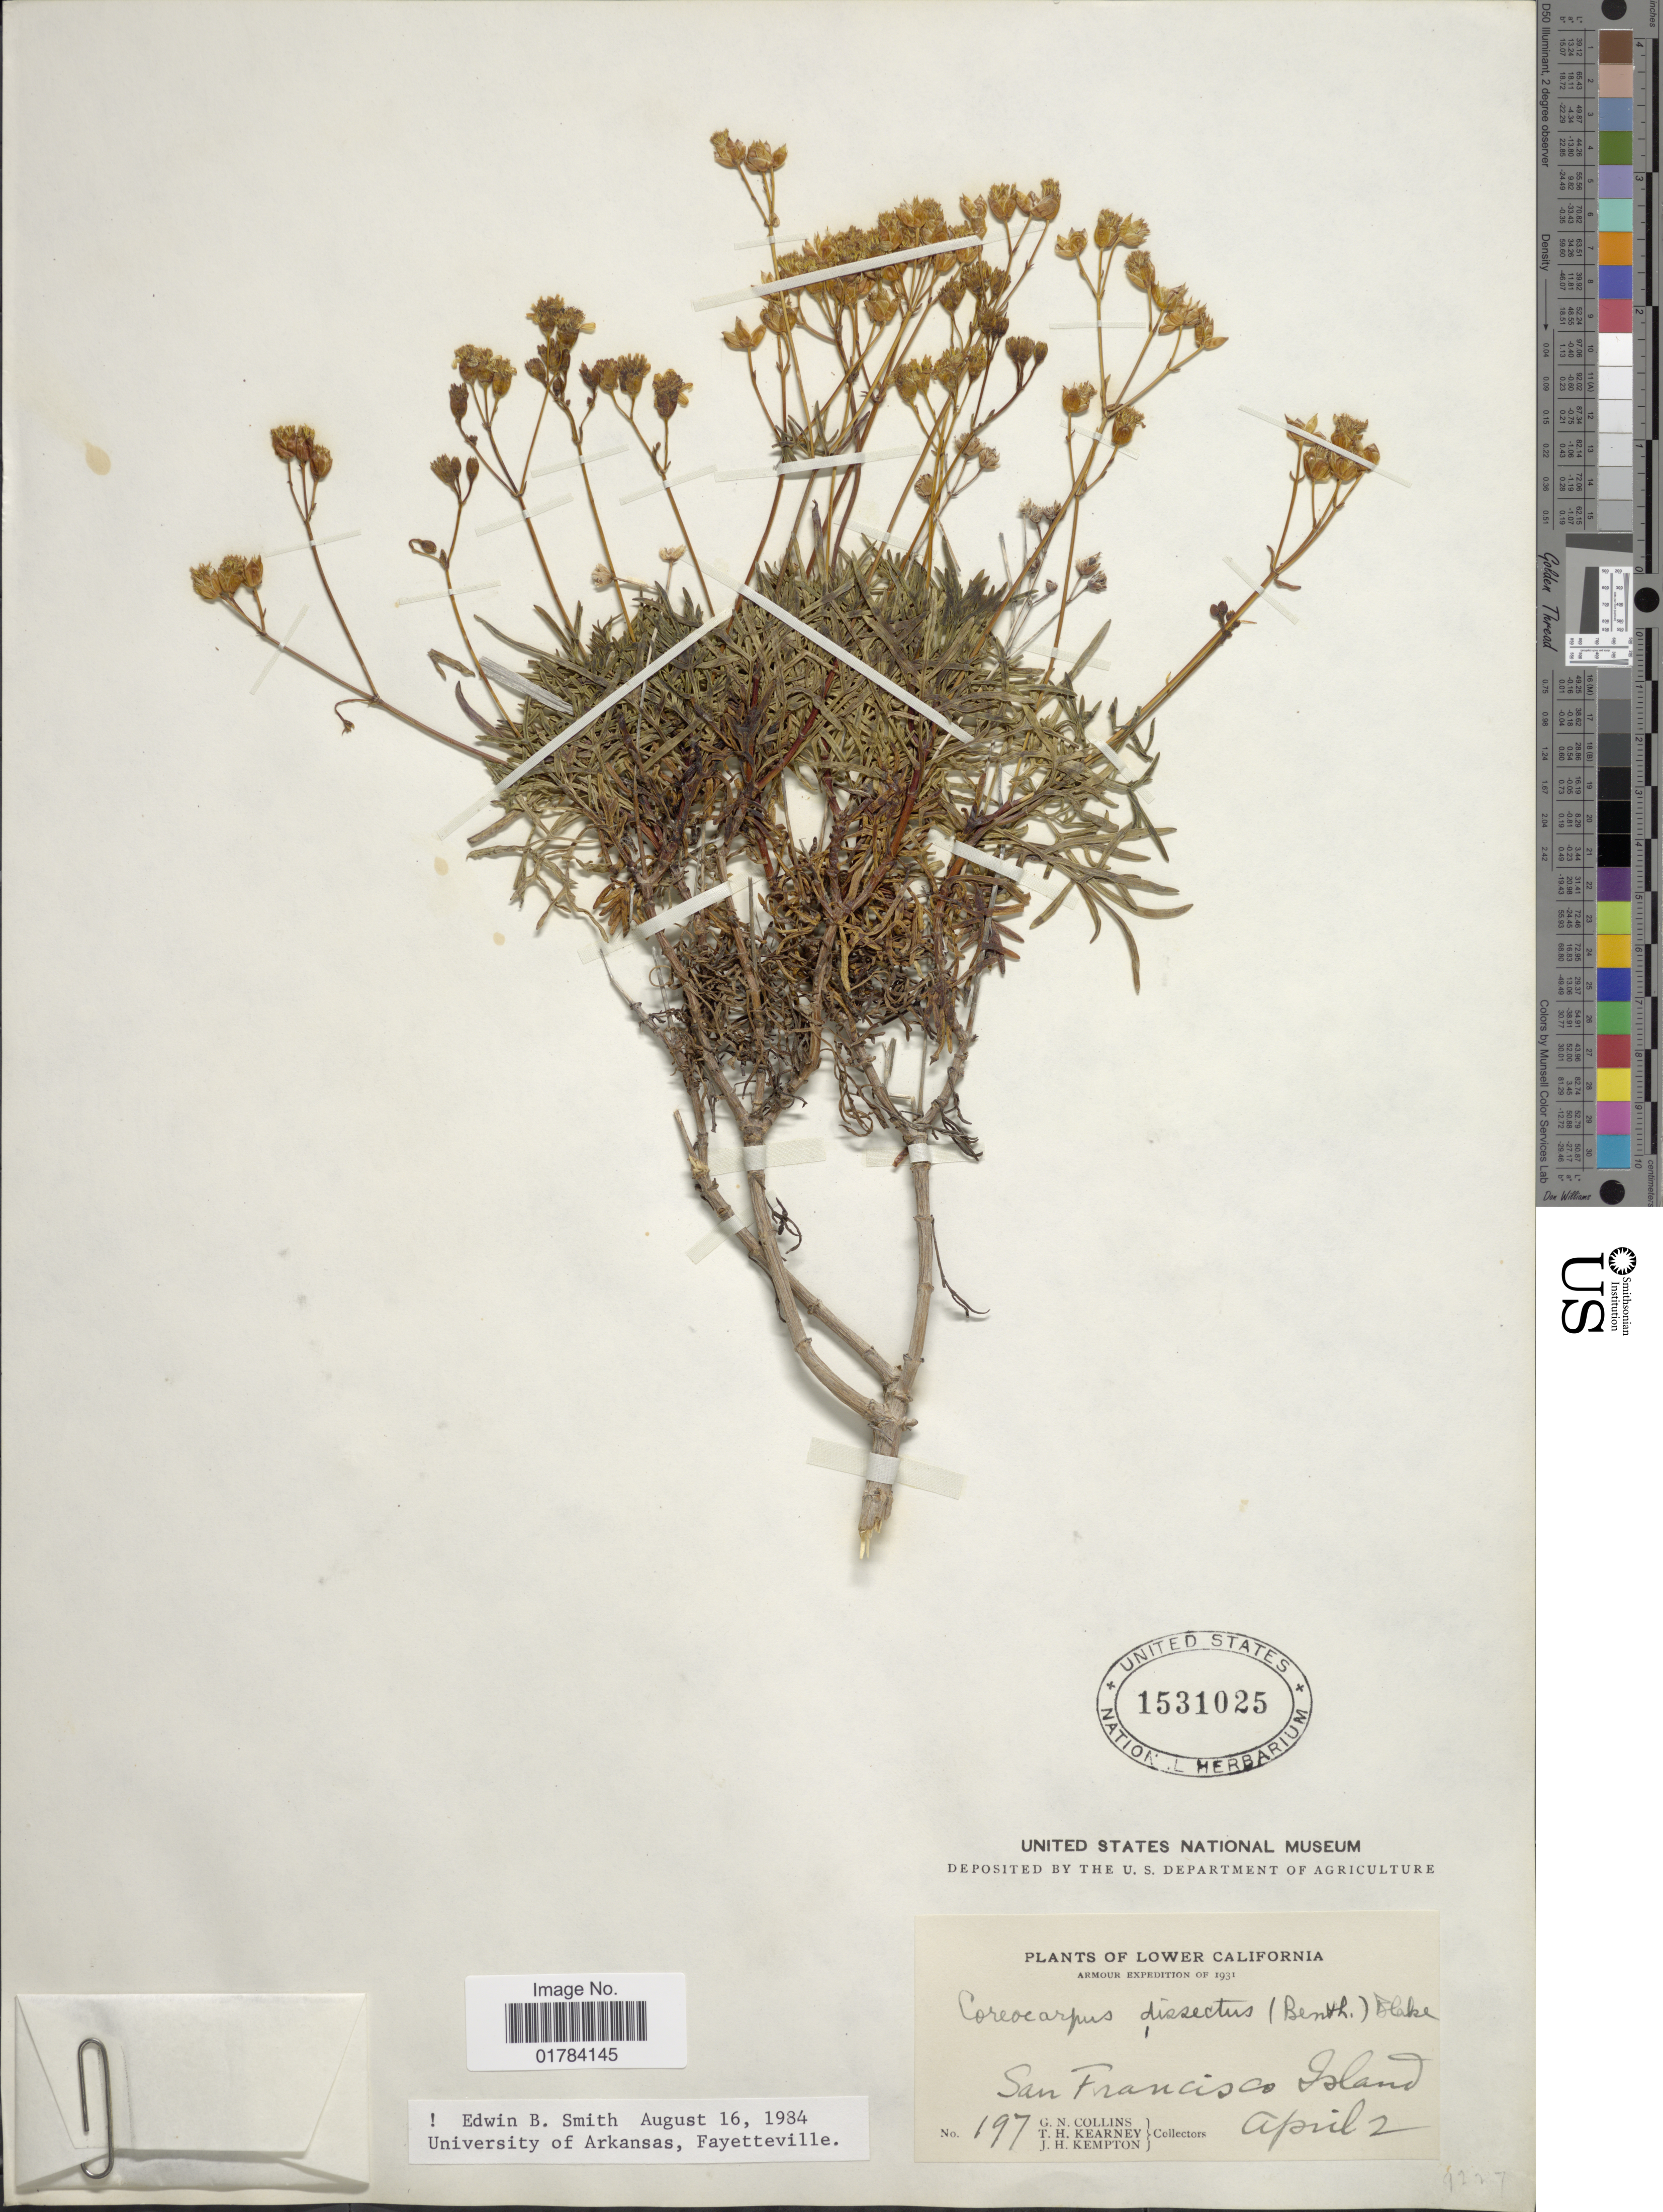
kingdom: Plantae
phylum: Tracheophyta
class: Magnoliopsida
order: Asterales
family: Asteraceae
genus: Coreocarpus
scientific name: Coreocarpus dissectus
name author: (Benth.) S.F. Blake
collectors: G. Collins, T. H. Kearney & J. H. Kempton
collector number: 197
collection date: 1931-04-02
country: Mexico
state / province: Baja California Sur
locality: Lower California, San Francisco Island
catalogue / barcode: US 1531025